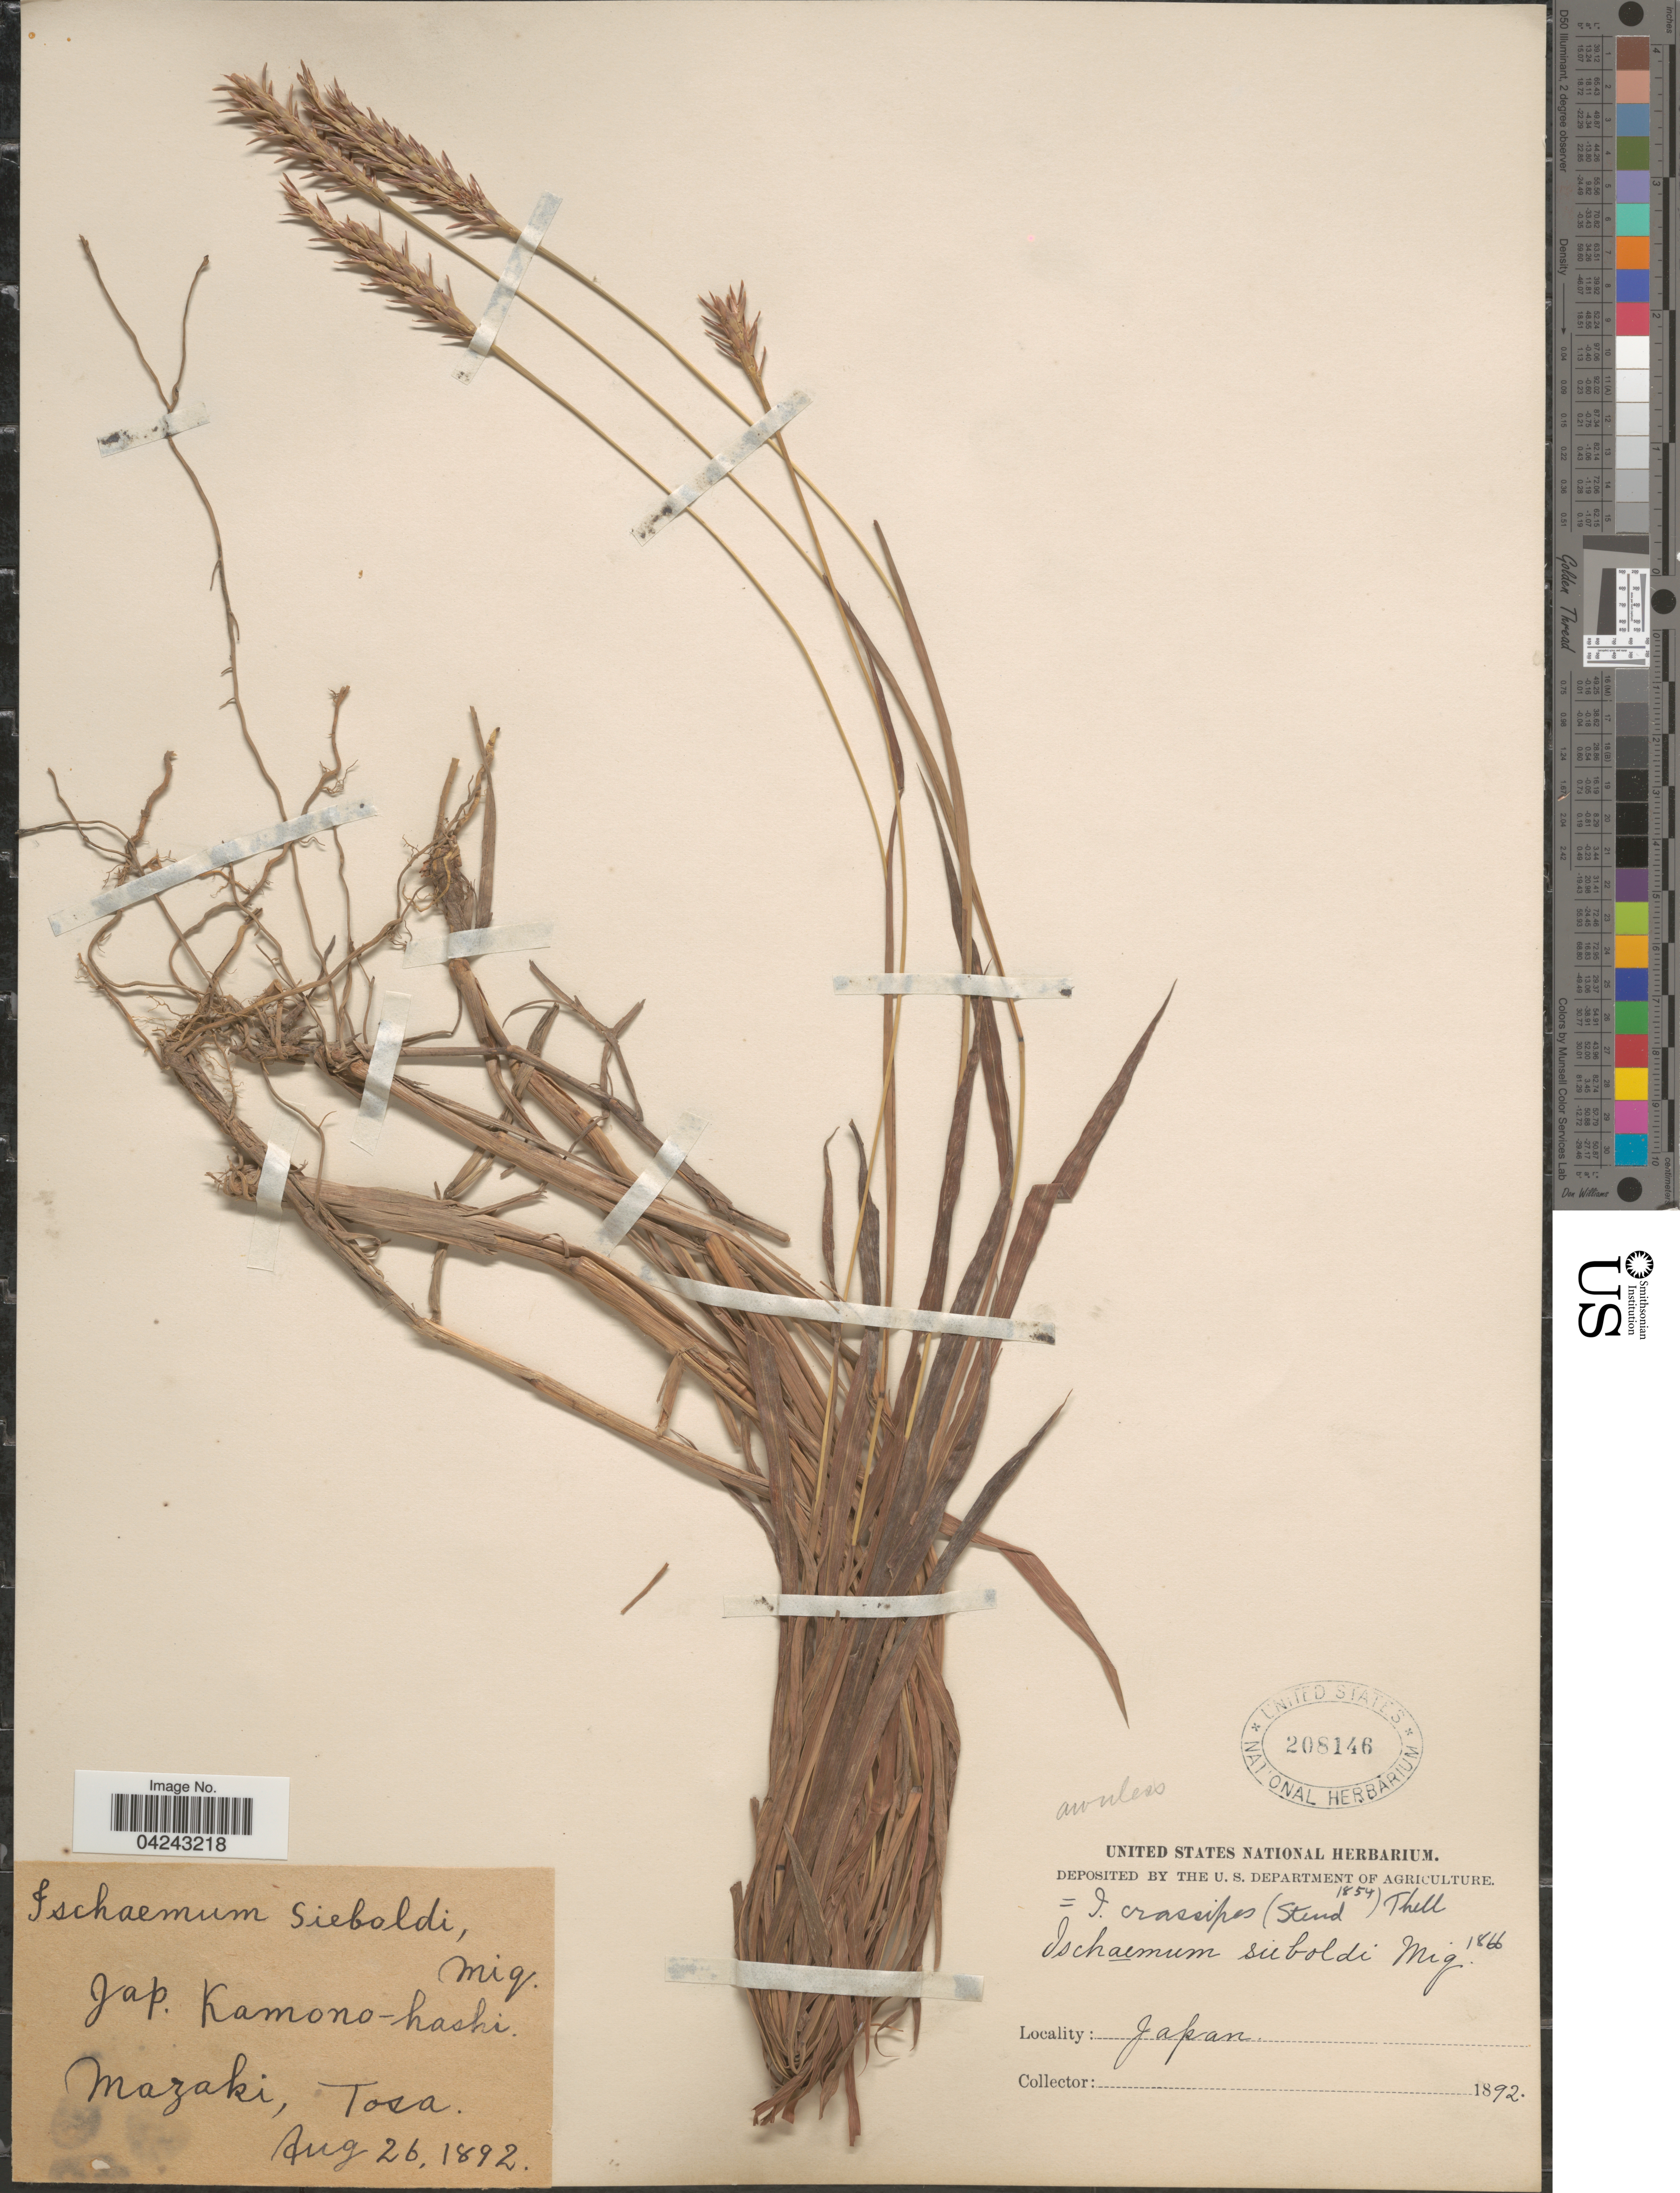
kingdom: Plantae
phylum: Tracheophyta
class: Liliopsida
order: Poales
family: Poaceae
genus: Ischaemum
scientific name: Ischaemum aristatum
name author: L.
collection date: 1892-08-26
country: Japan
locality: Mazaki, Tosa.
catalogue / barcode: US 208146